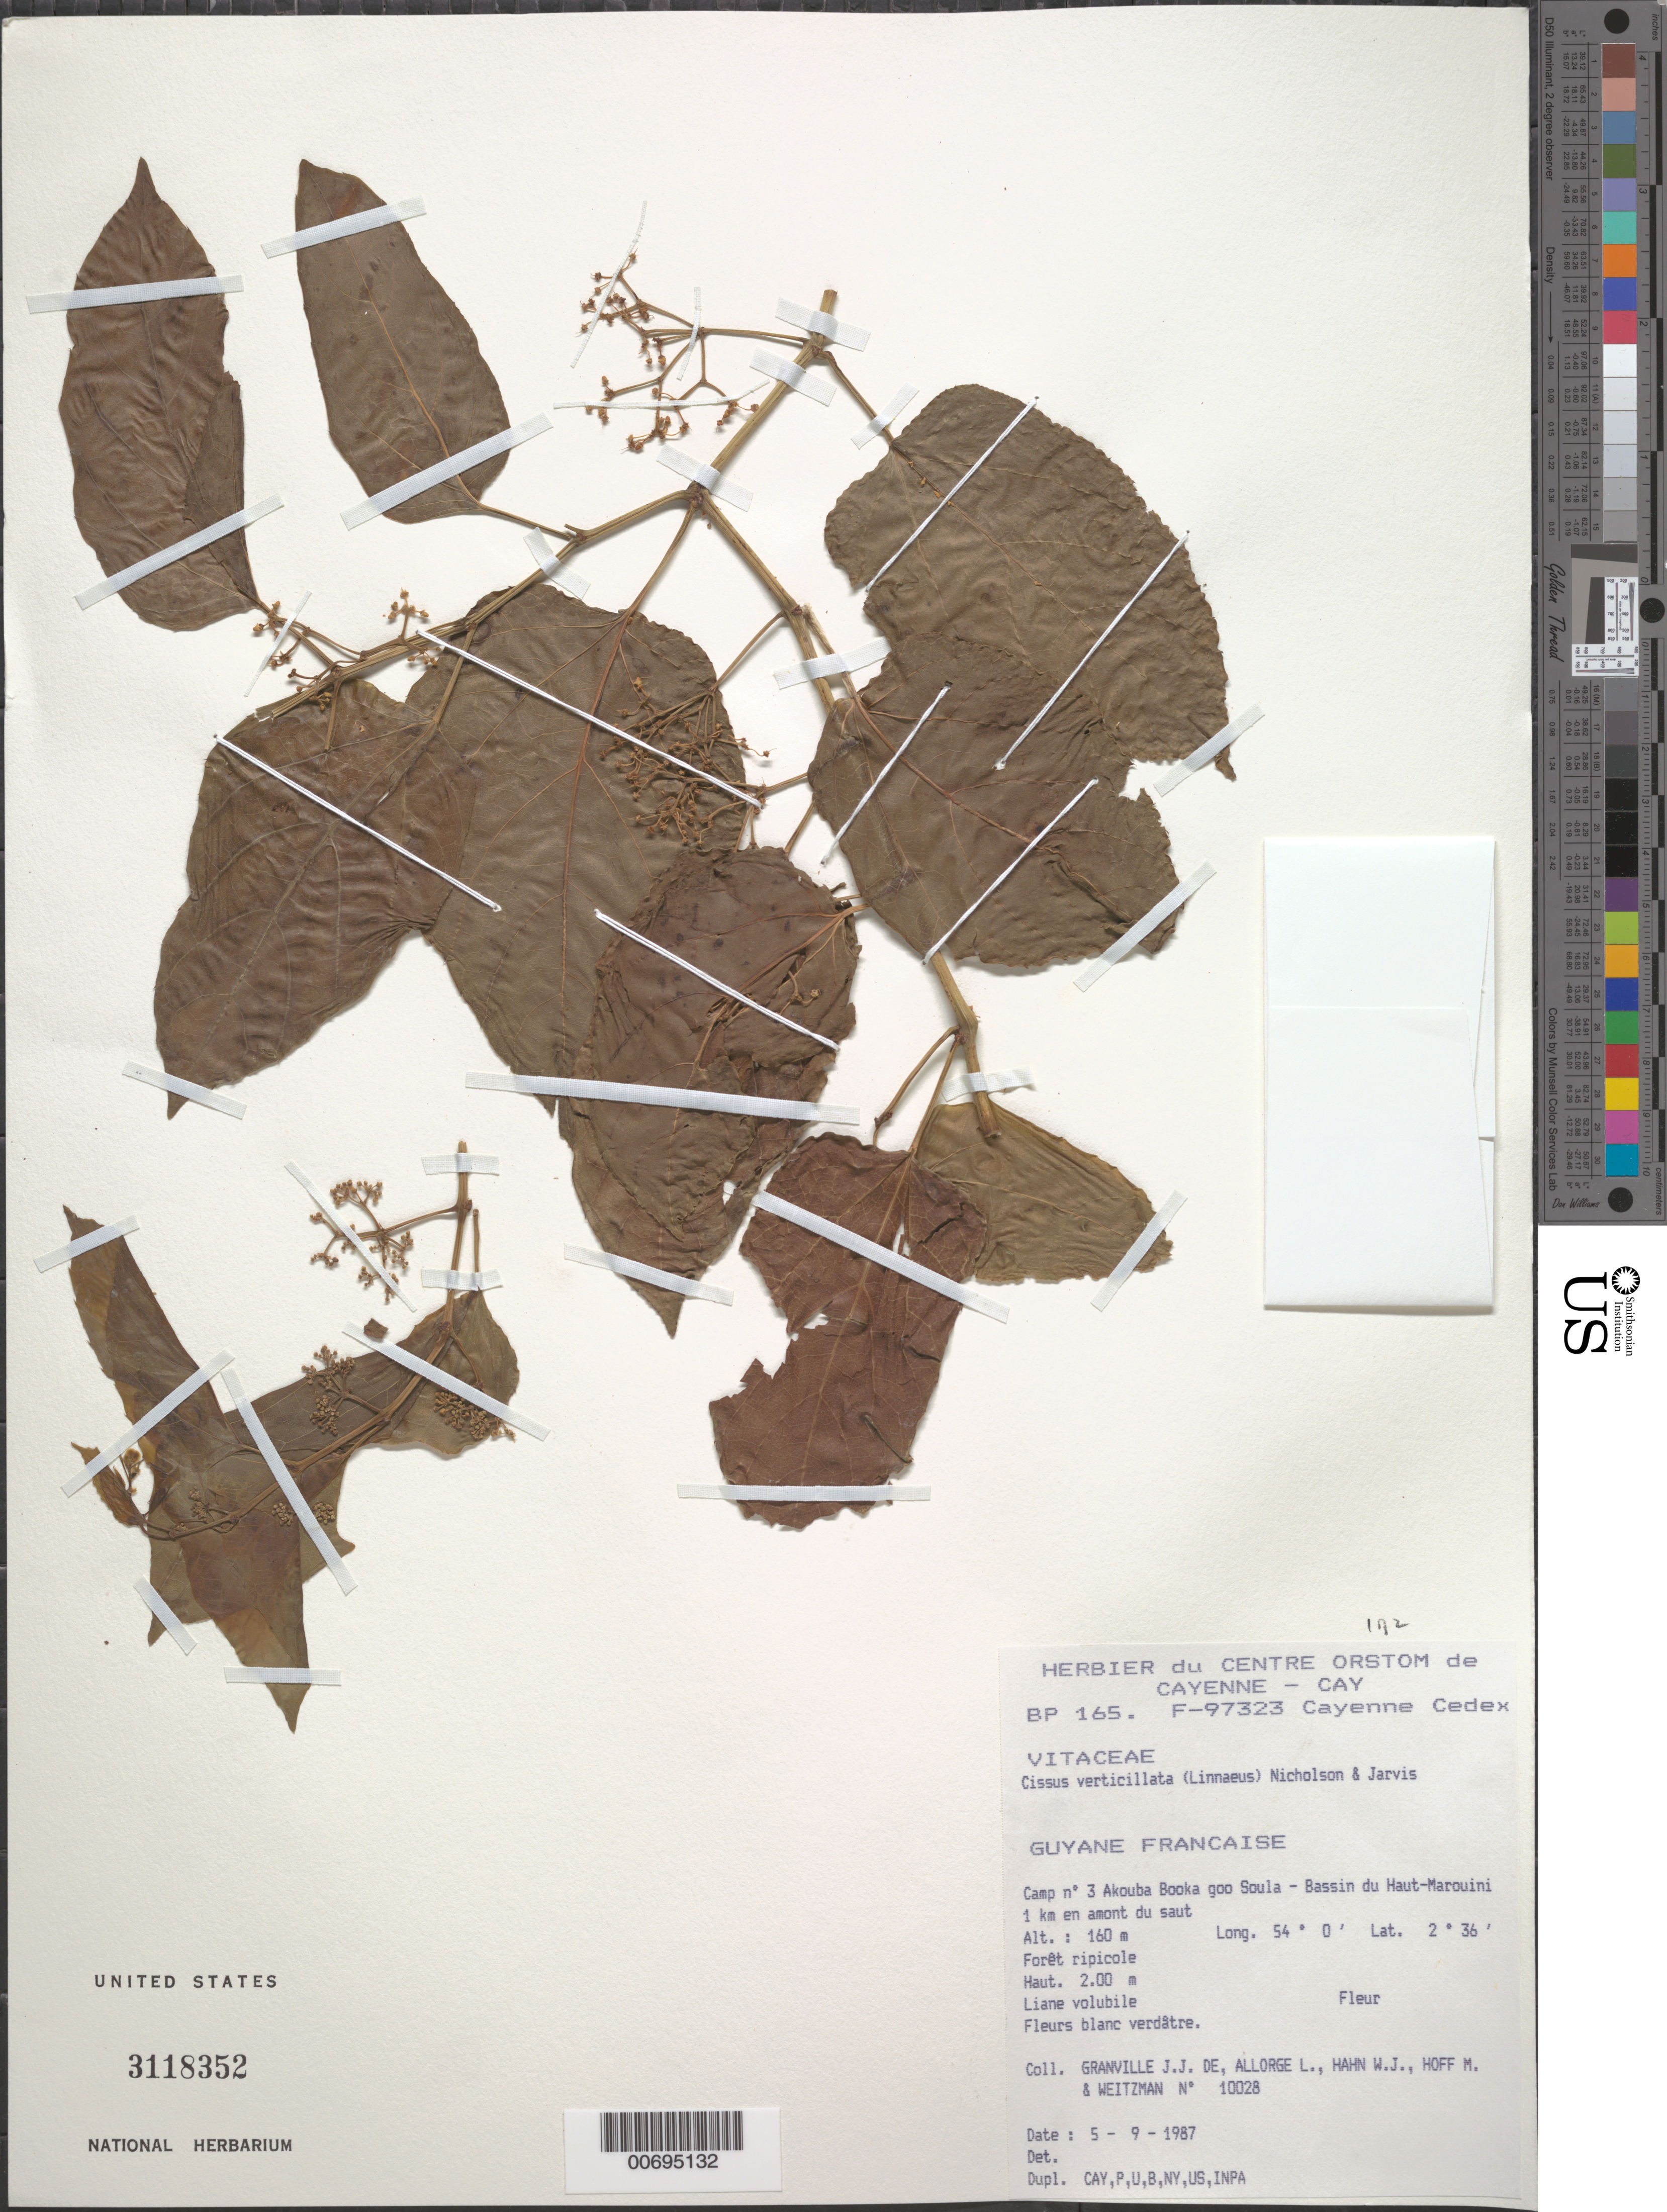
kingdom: Plantae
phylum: Tracheophyta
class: Magnoliopsida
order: Vitales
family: Vitaceae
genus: Cissus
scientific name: Cissus verticillata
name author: (L.) Nicolson & C.E. Jarvis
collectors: J.-J. de Granville, L. Allorge, W. J. Hahn, M. Hoff & A. L. Weitzman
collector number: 10028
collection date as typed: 5-Sep-87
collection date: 1987-09-05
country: French Guiana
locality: Akouba Booka goo Soula, Camp #3, Bassin du Haut Marouini. 1 km en amont du saut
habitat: Riparian forest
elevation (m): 160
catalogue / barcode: US 3118352